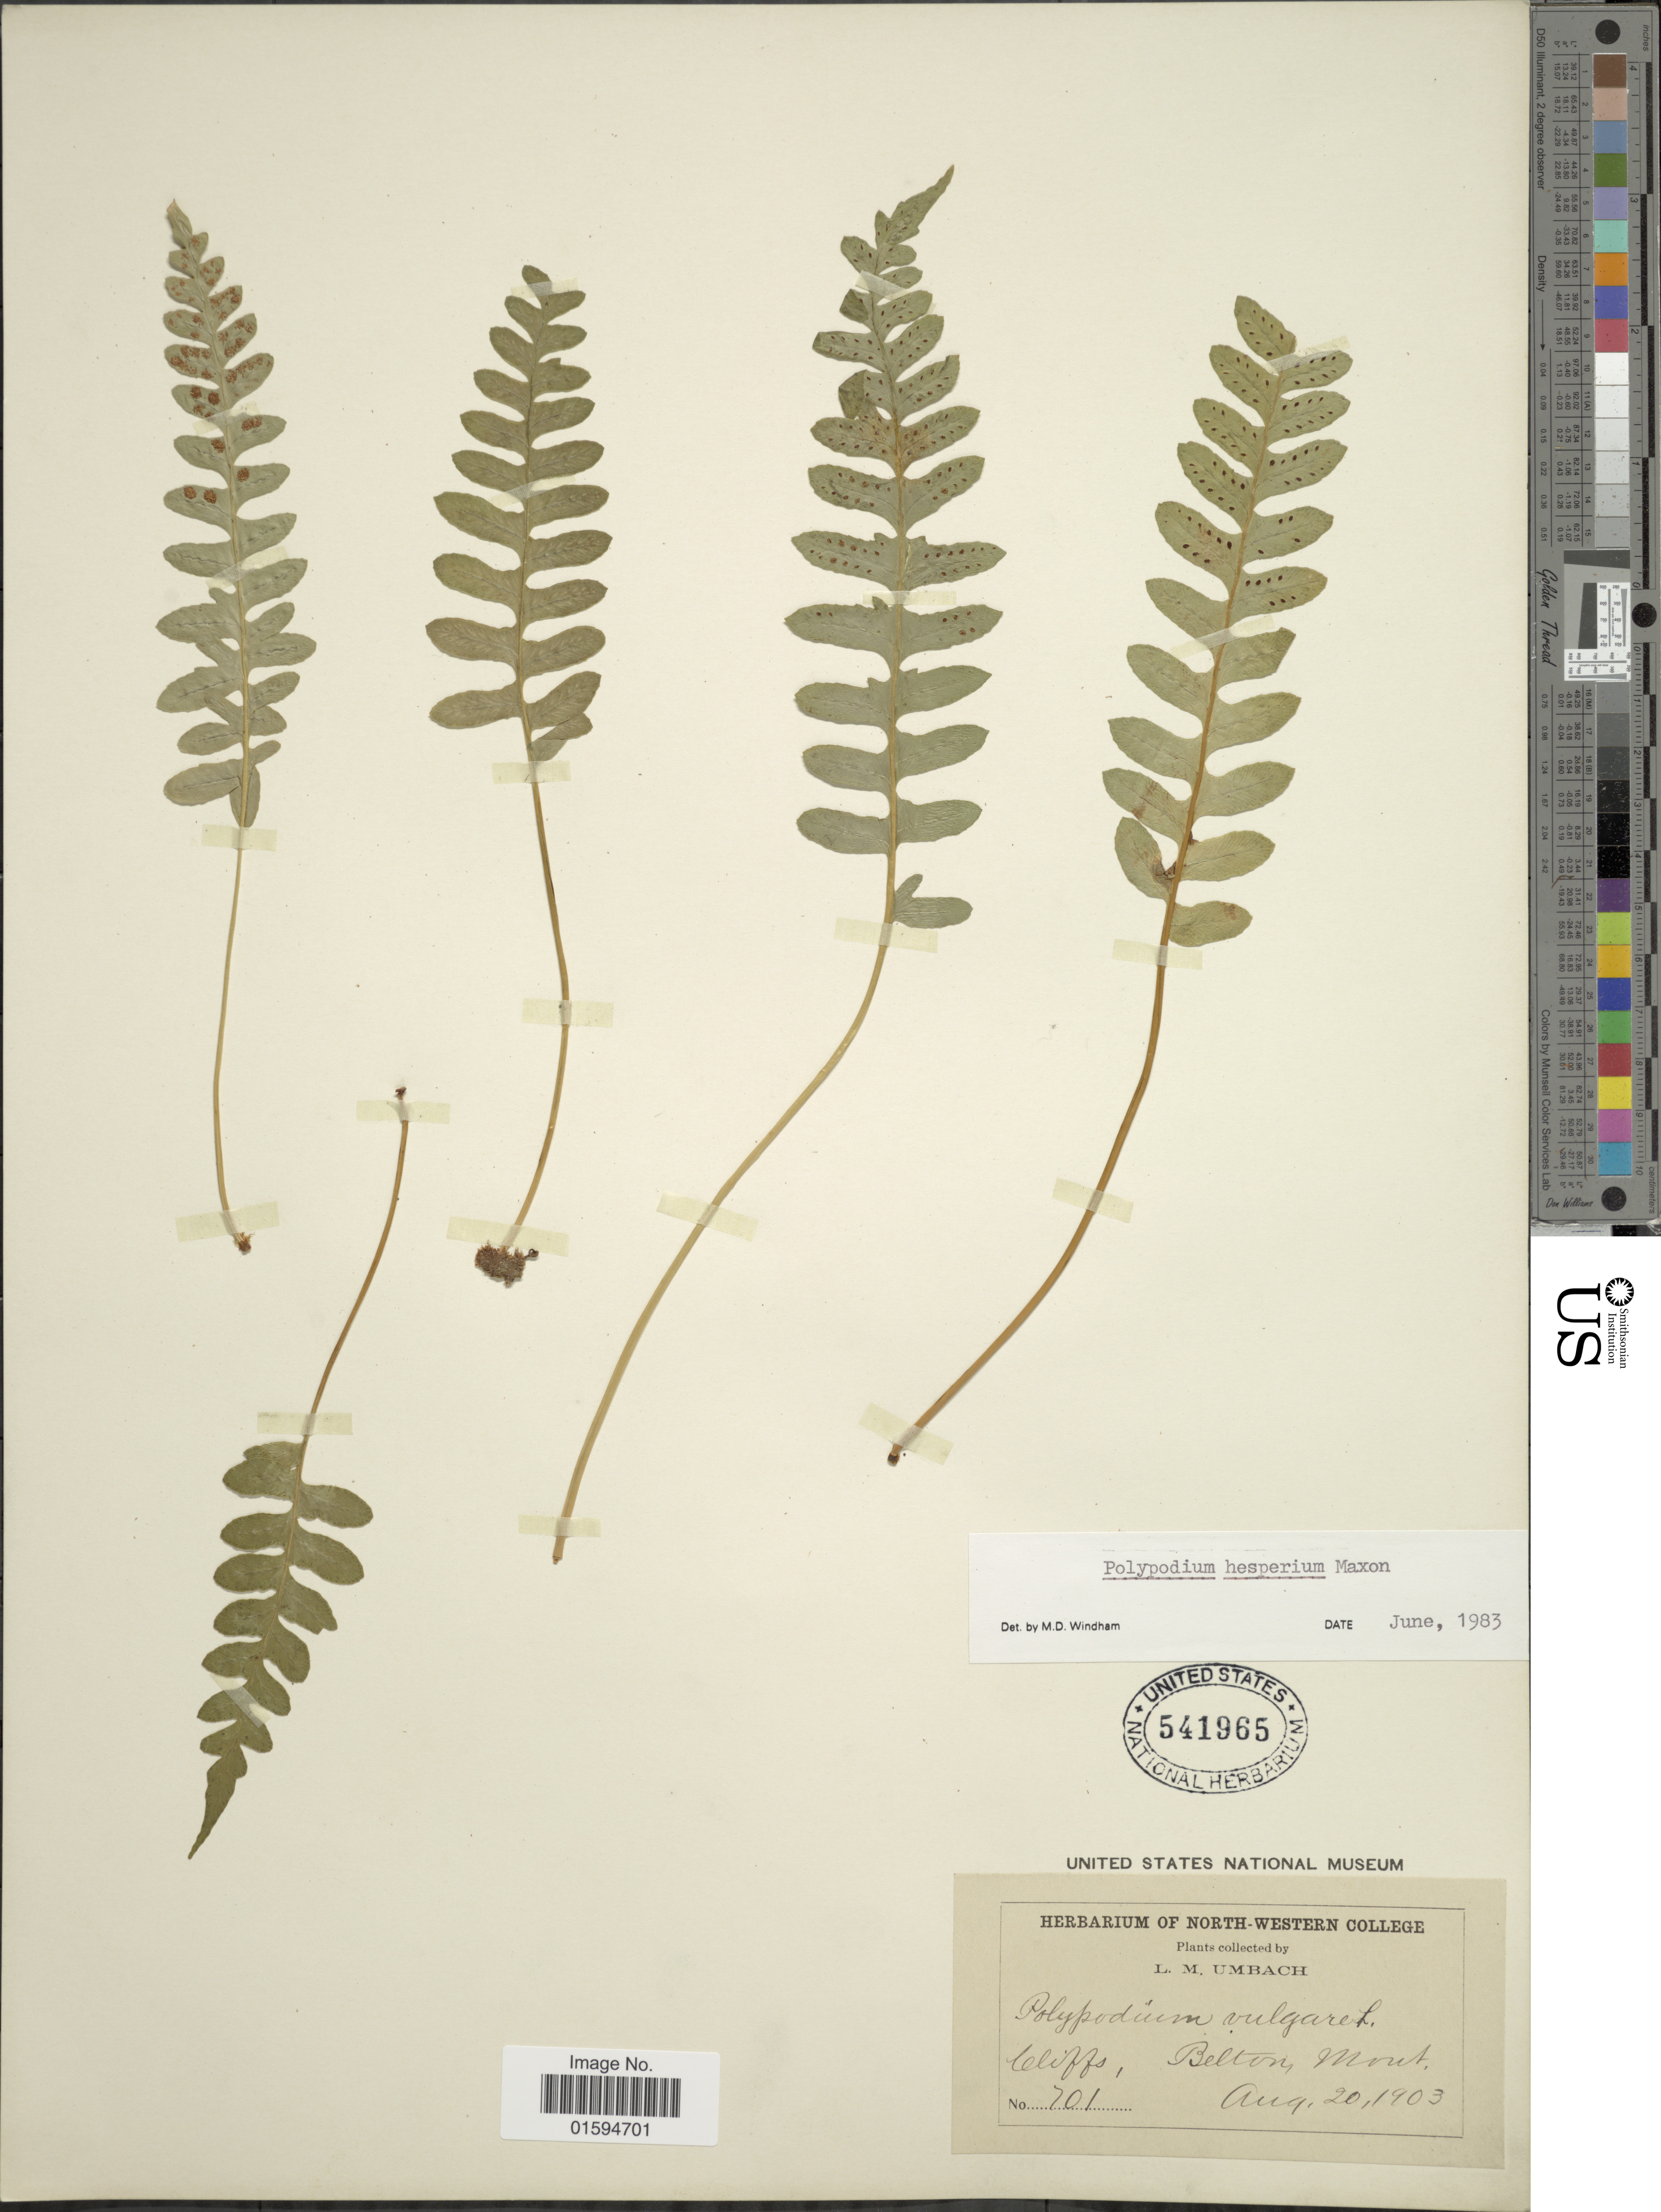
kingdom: Plantae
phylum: Tracheophyta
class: Polypodiopsida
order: Polypodiales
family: Polypodiaceae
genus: Polypodium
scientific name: Polypodium hesperium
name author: Maxon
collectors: L. M. Umbach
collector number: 701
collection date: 1903-08-20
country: United States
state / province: Montana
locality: Leliffs, Belton Mount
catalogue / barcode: US 541965